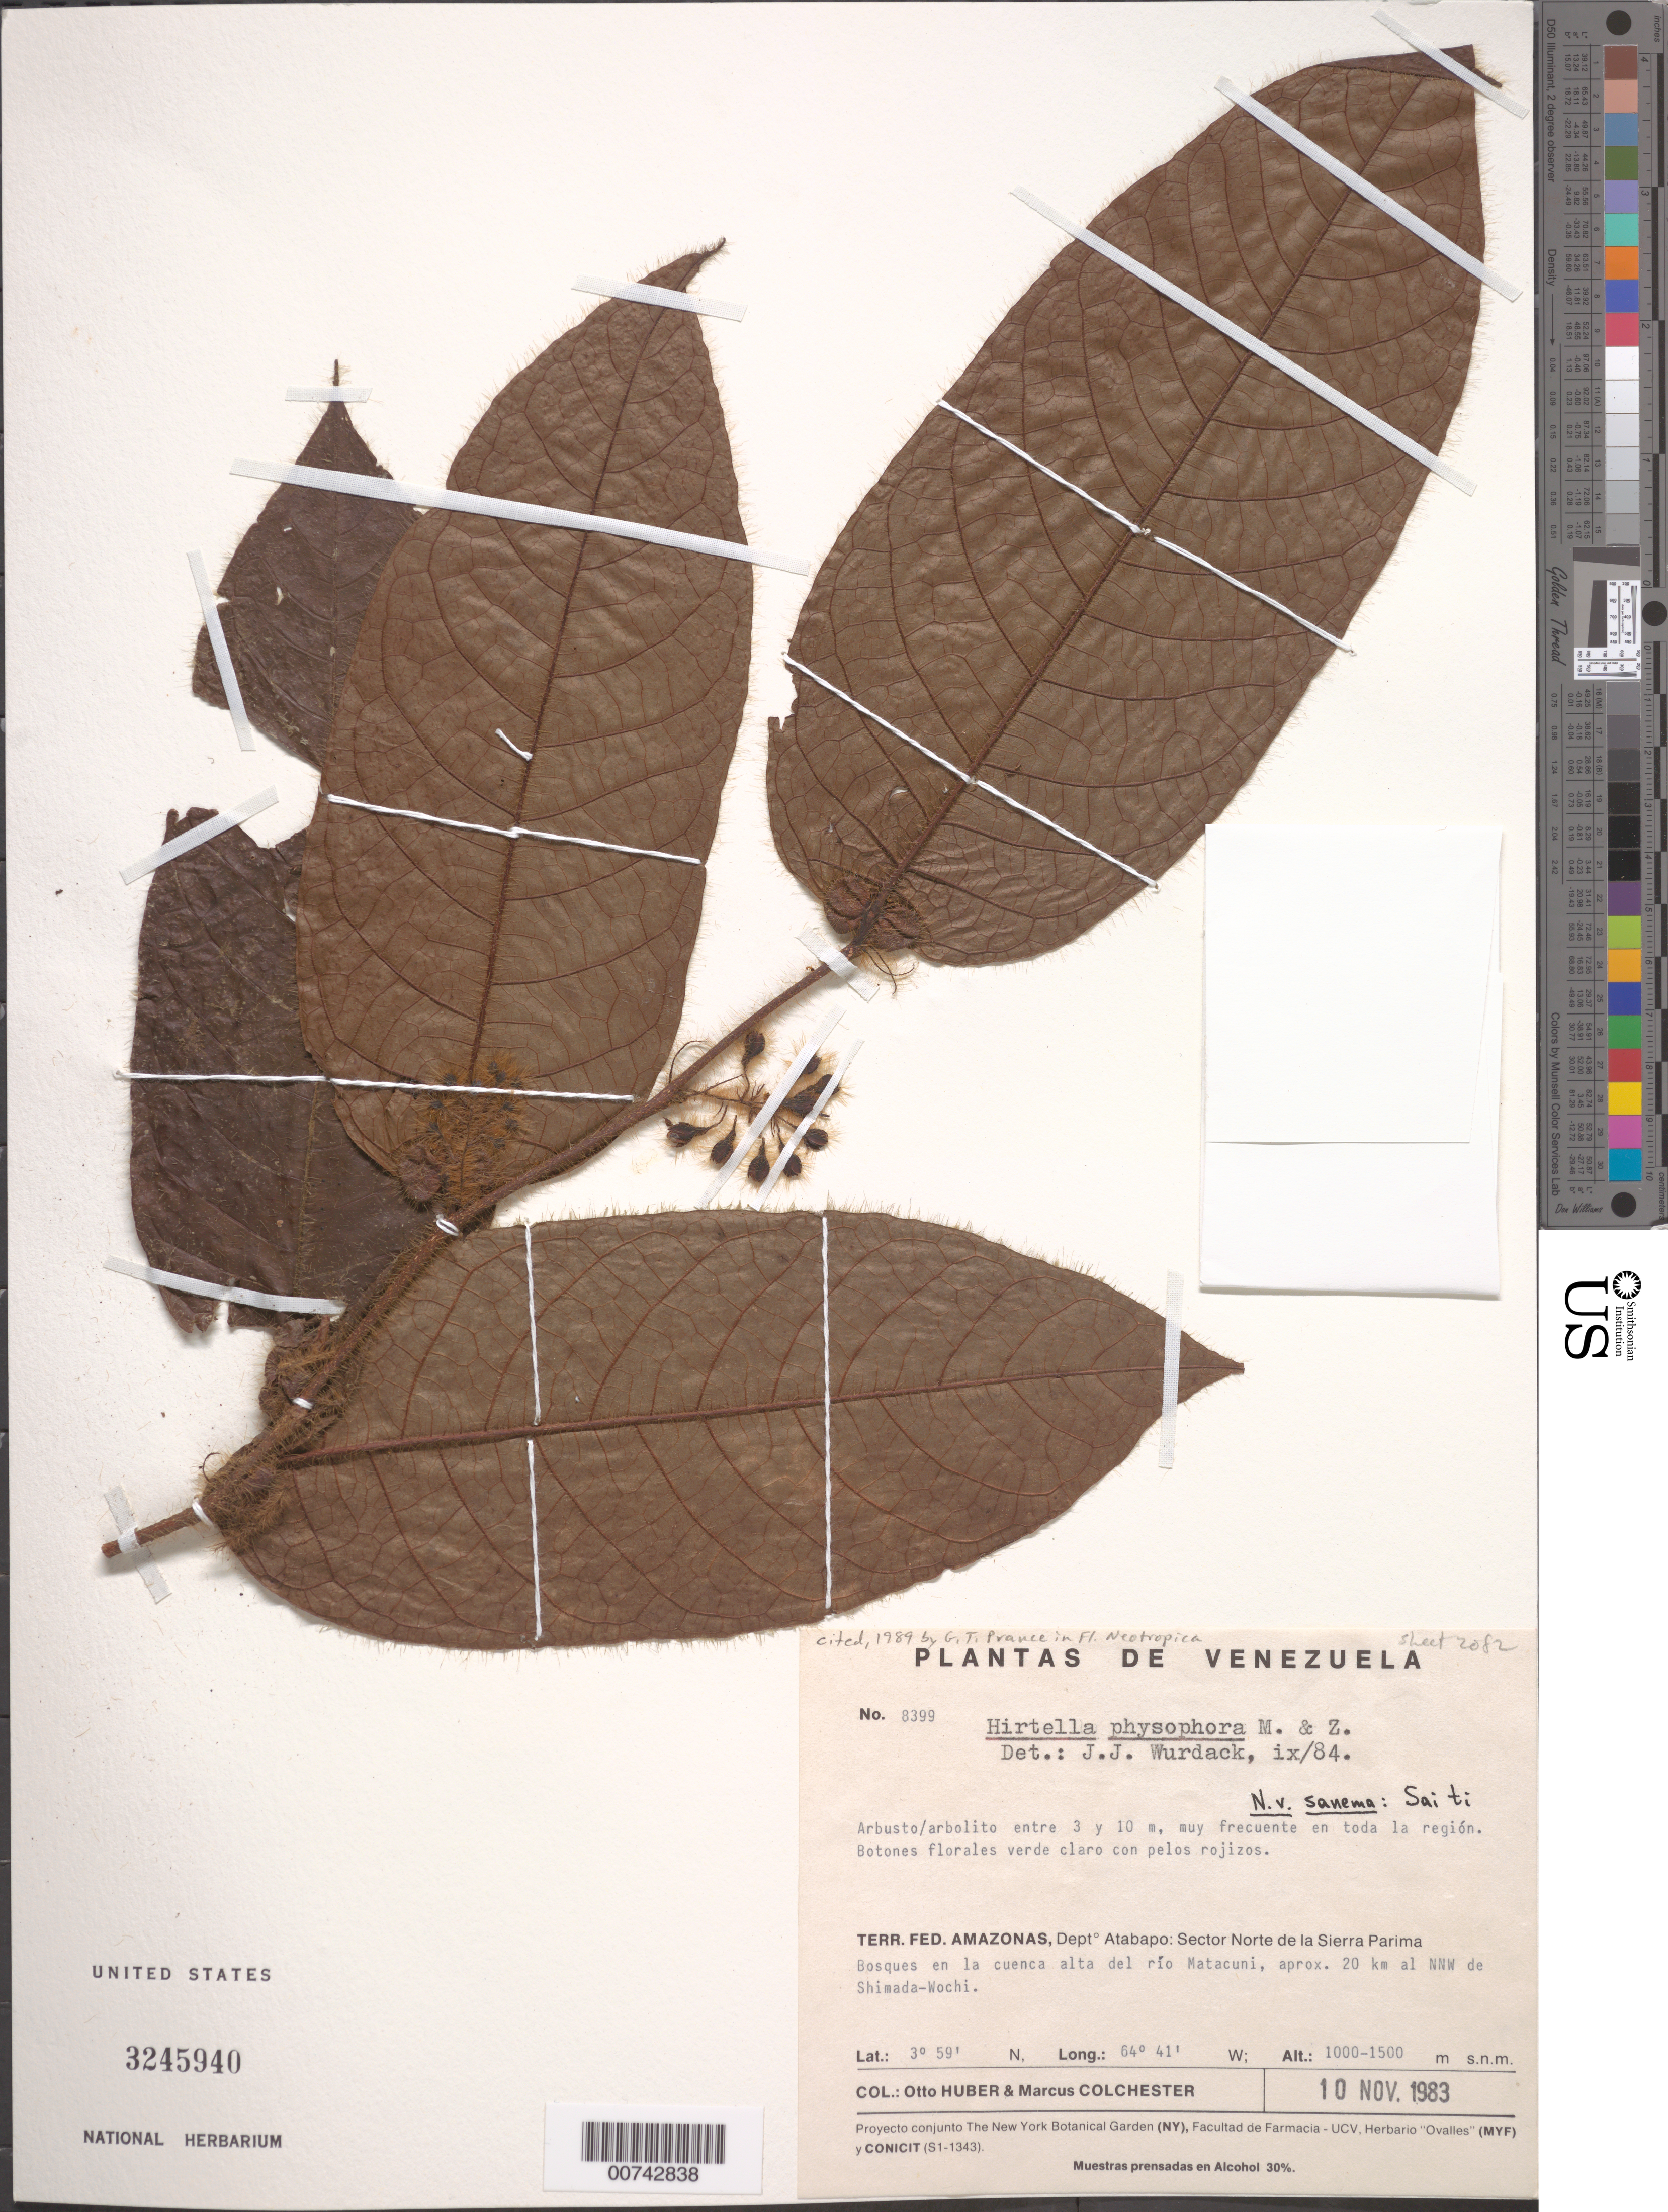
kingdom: Plantae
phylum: Tracheophyta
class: Magnoliopsida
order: Malpighiales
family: Chrysobalanaceae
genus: Hirtella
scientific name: Hirtella physophora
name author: Mart. & Zucc.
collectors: O. Huber & M. Colchester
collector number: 8399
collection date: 1983-11-10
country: Venezuela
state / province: Amazonas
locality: Terr. Fed. Amazonas, Dept° Atabapo: Sector Norte de la Sierra Parima. Bosques en la cuenca alta del río Matacuni, aprox. 20 km al NNW de Shimada-Wochi.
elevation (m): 1000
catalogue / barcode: US 3245940